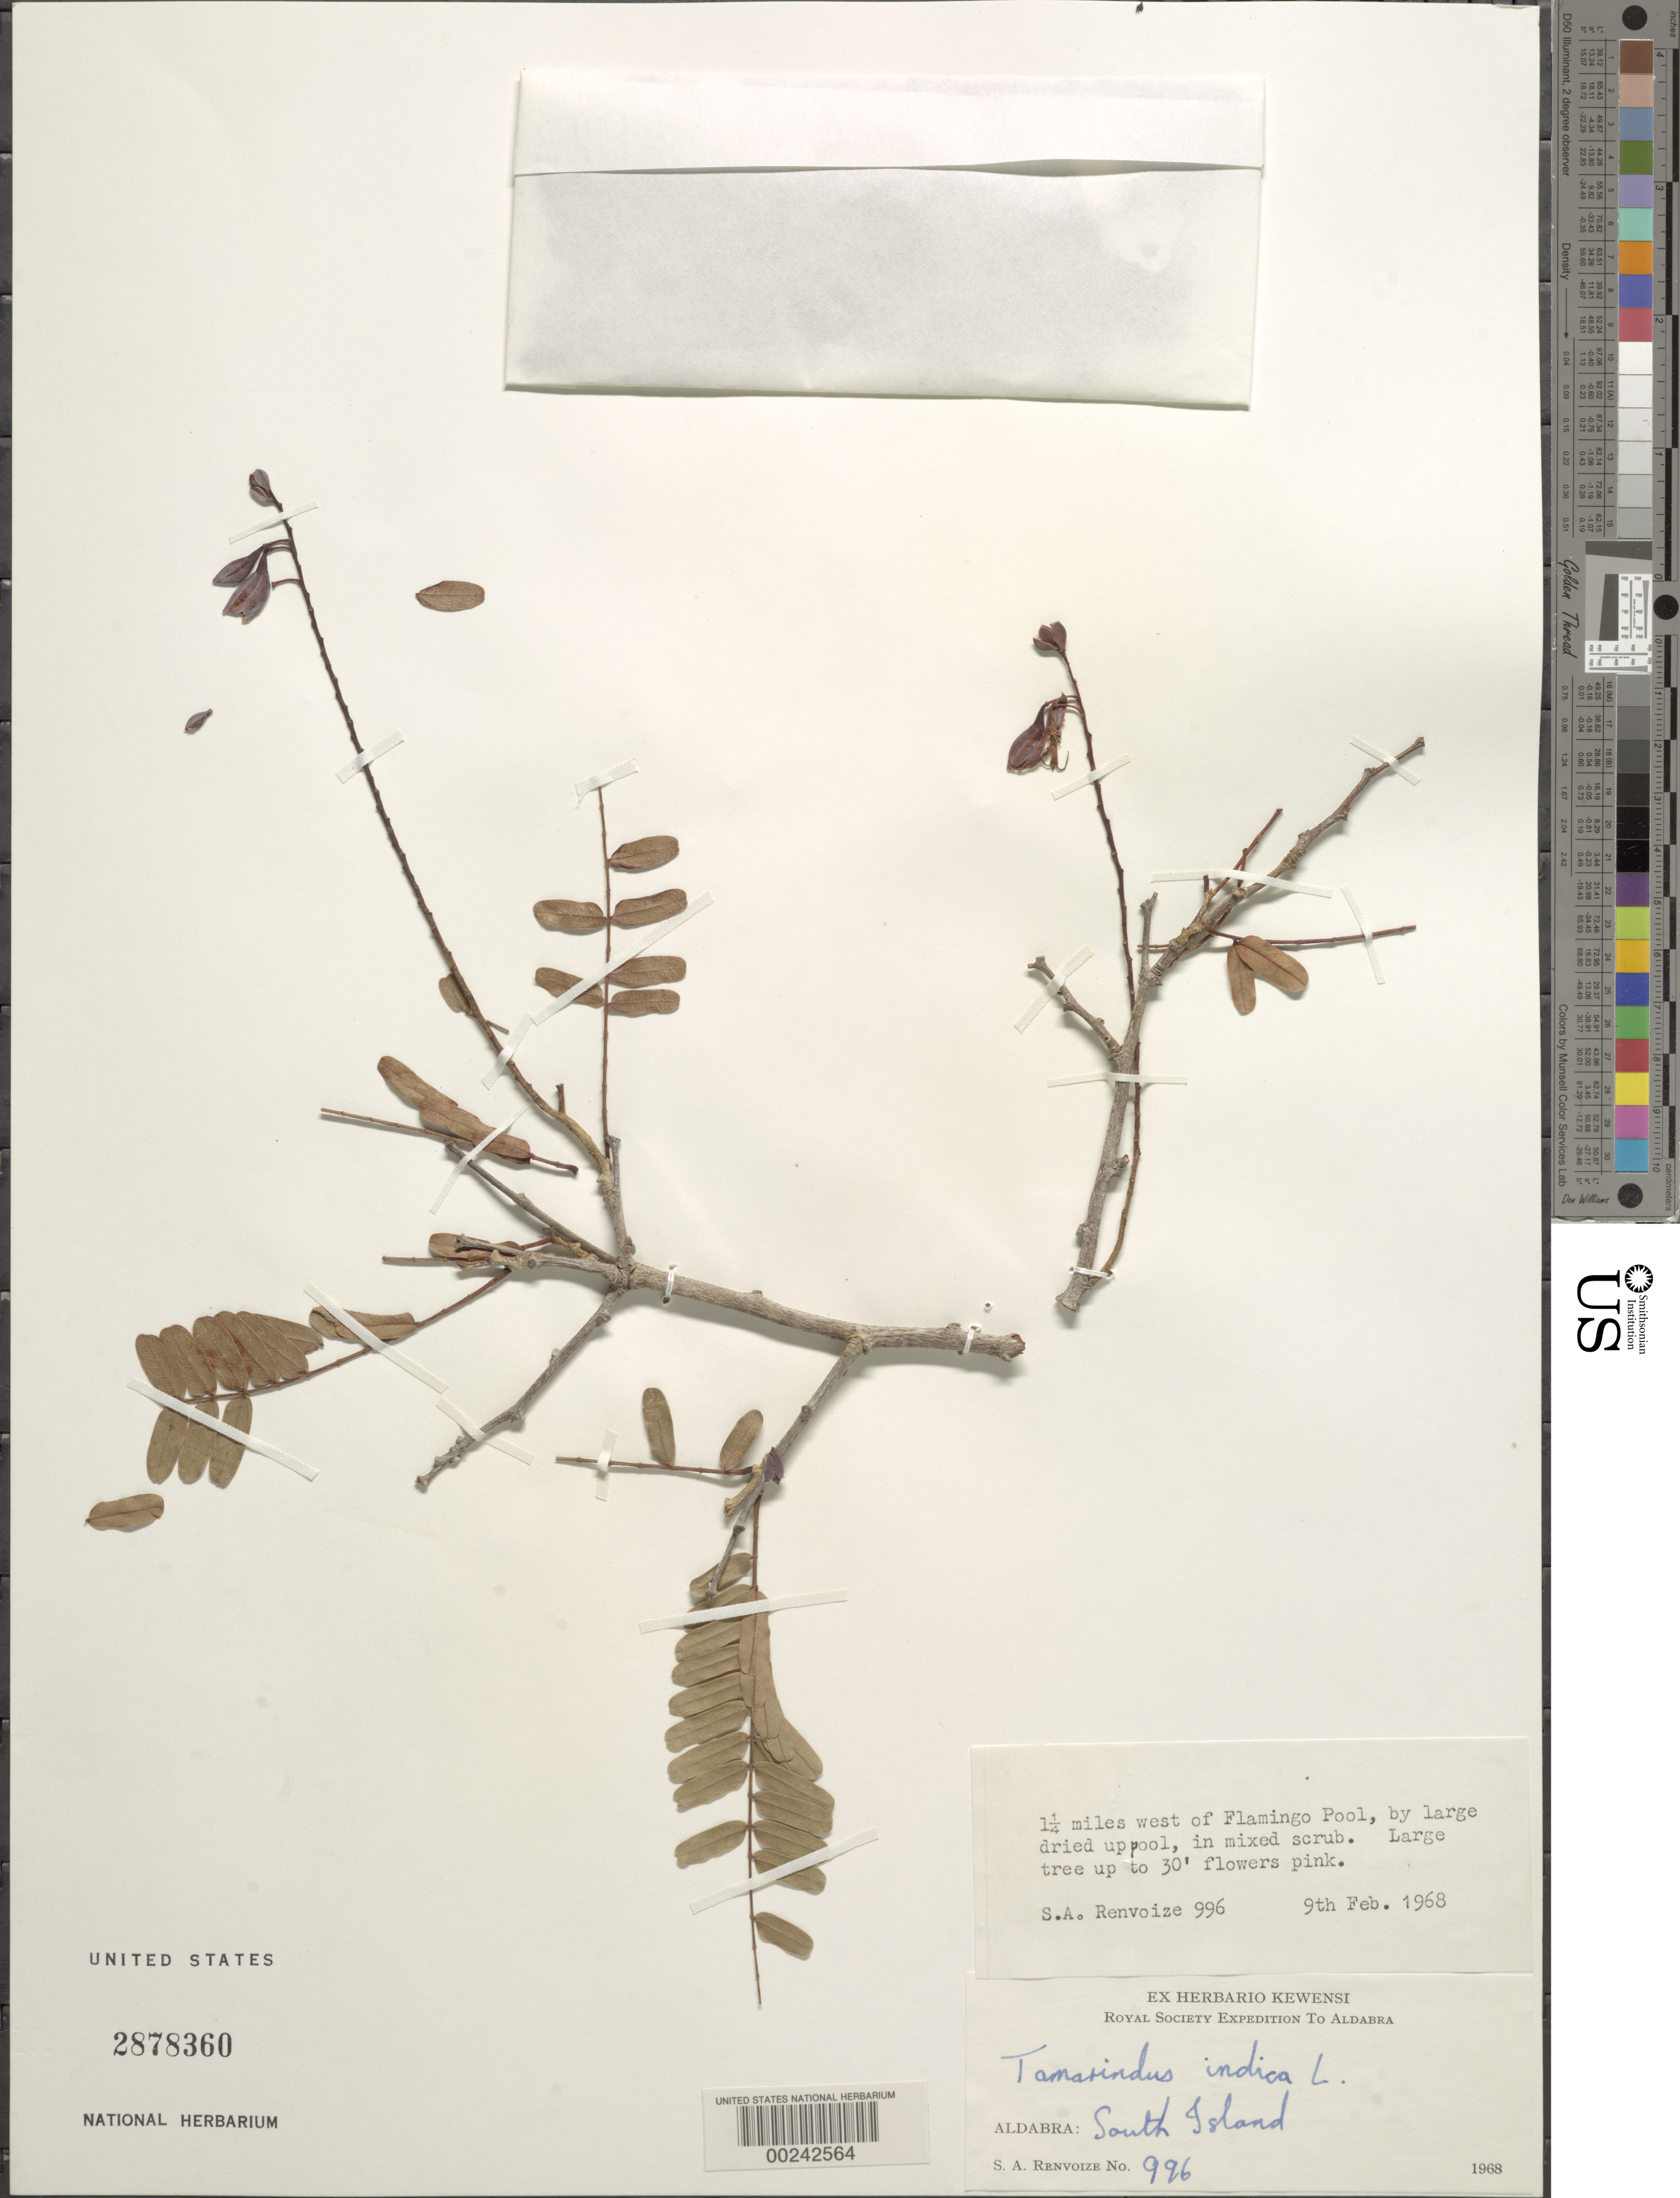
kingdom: Plantae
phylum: Tracheophyta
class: Magnoliopsida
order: Fabales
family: Fabaceae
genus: Tamarindus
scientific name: Tamarindus indica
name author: L.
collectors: S. A. Renvoize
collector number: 996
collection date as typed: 09 Feb 1968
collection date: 1968-02-09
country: Seychelles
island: Aldabra Atoll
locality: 1.25 mi W of Flamingo Pool, by large dried up pool, South Islet. [South Island part of Aldabra Island (Atoll)?]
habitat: Mixed scrub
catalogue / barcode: US 2878360